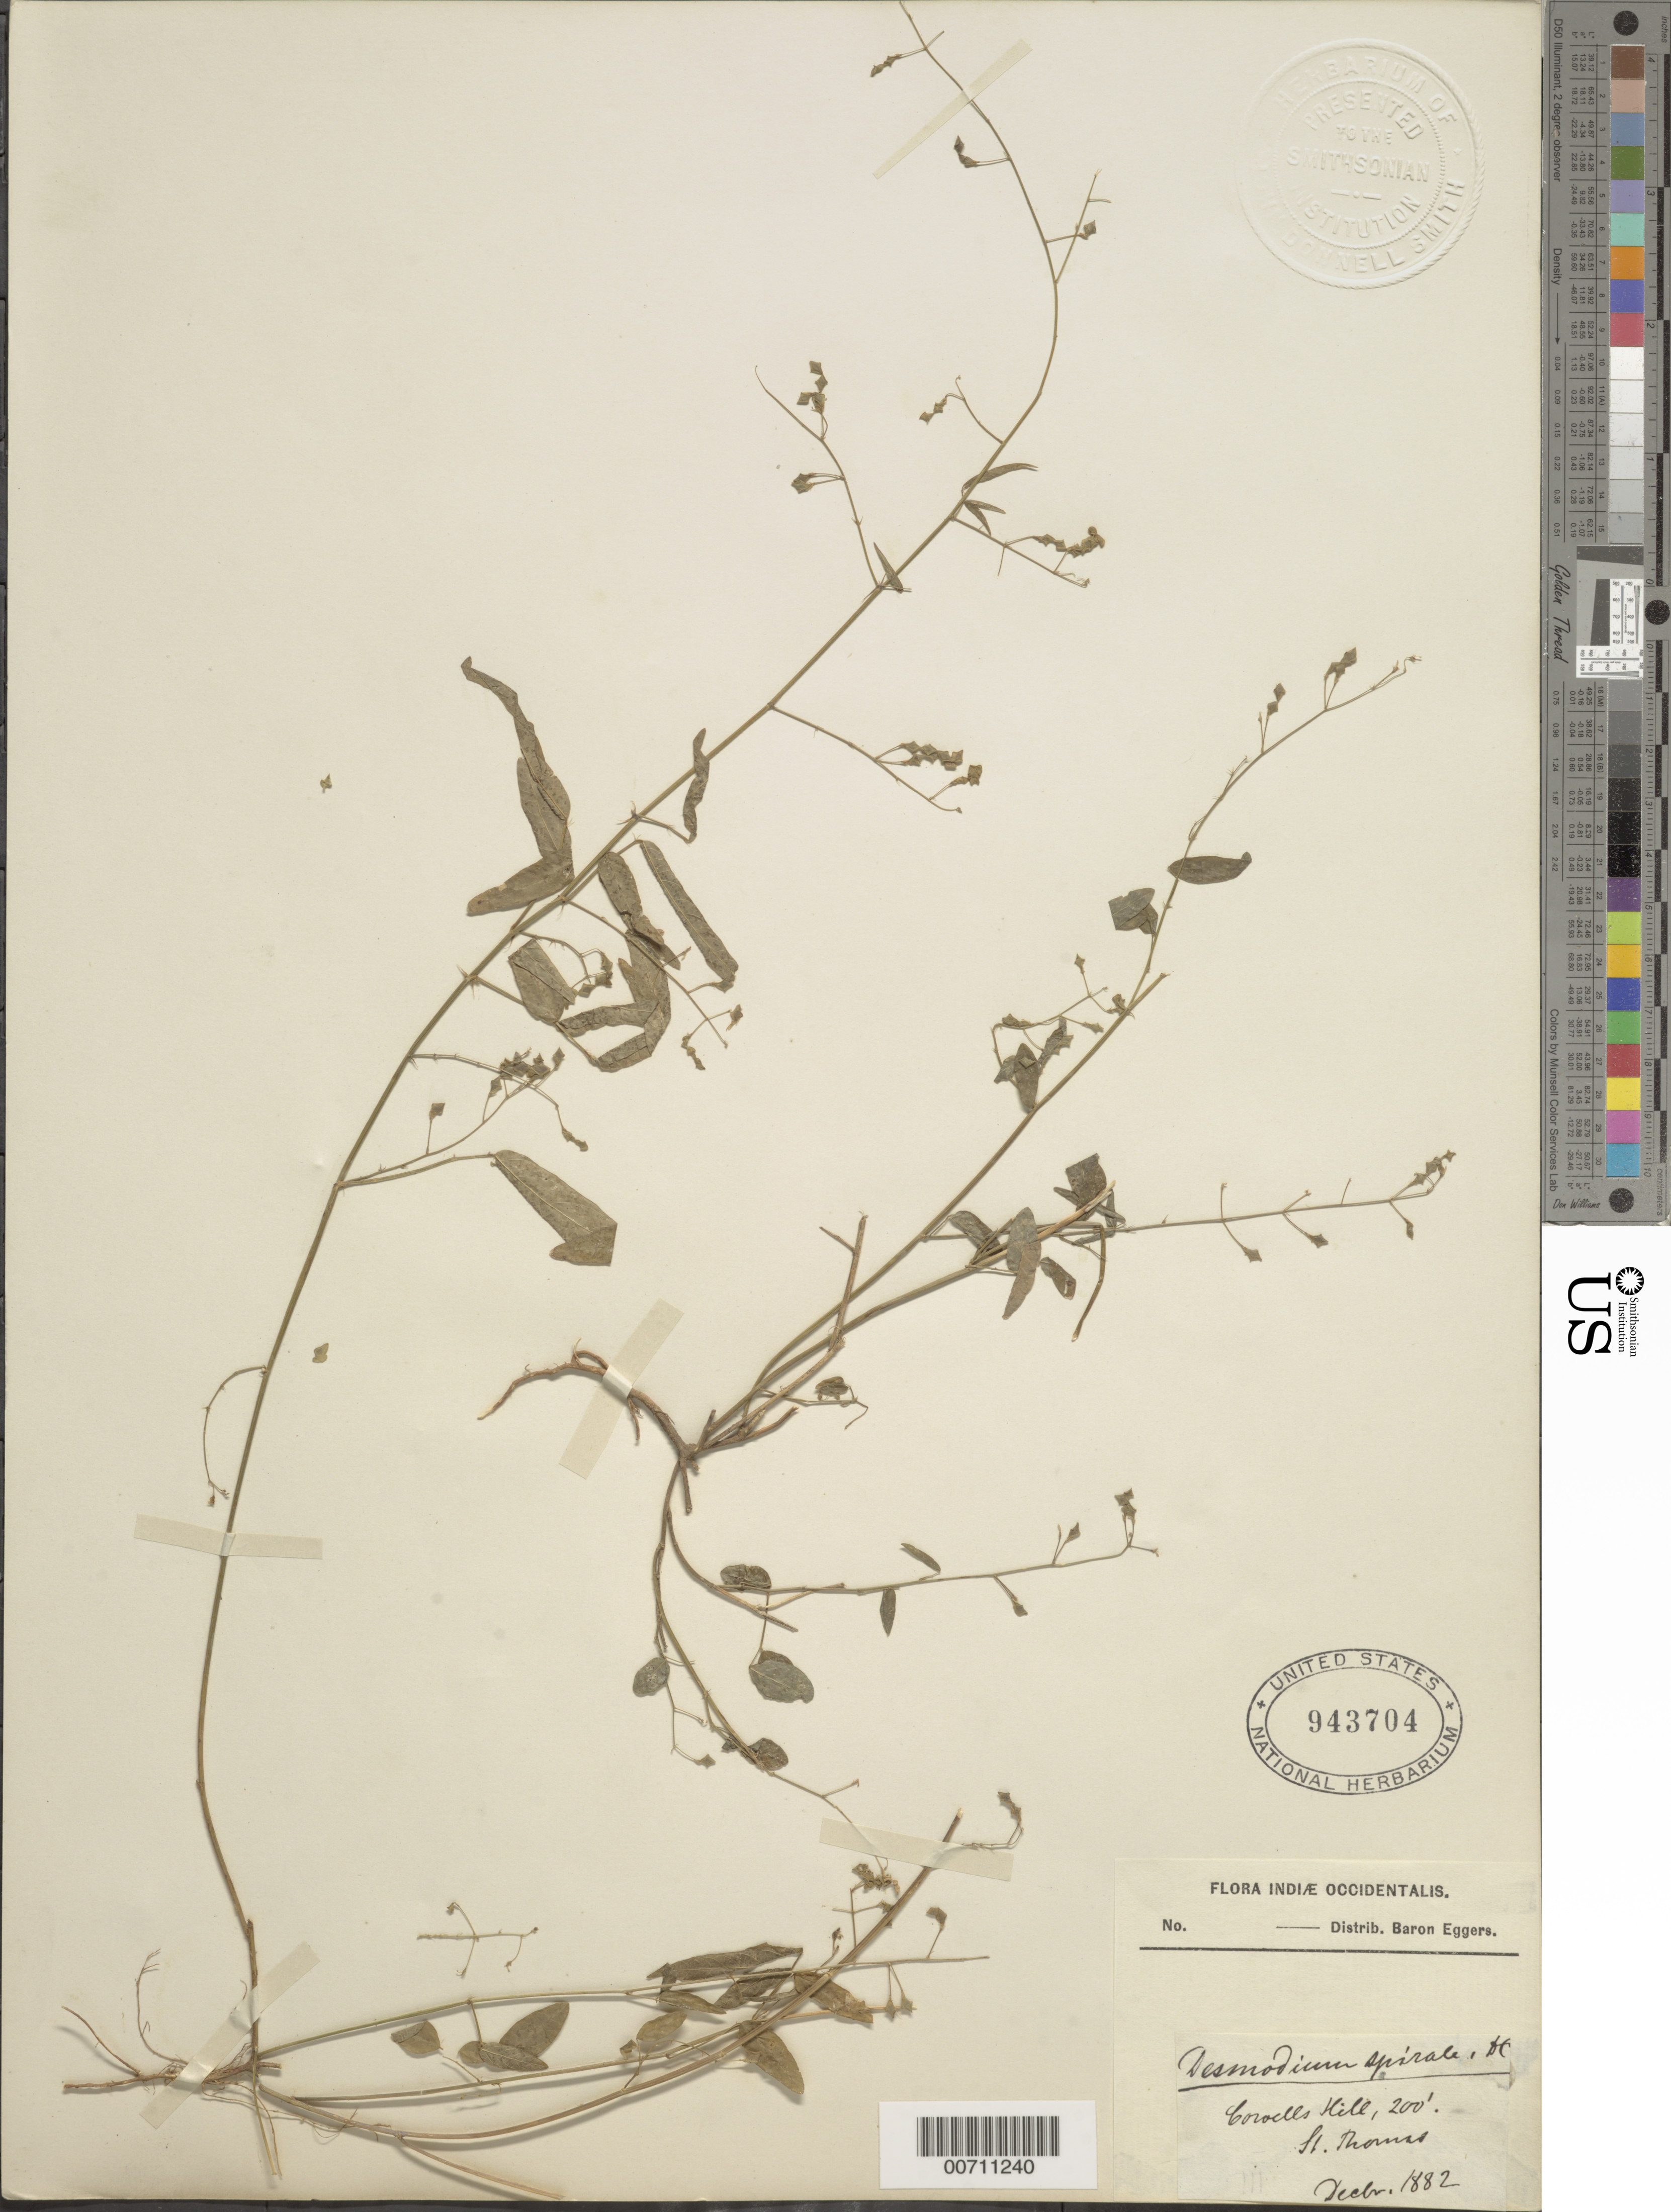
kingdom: Plantae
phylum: Tracheophyta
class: Magnoliopsida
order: Fabales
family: Fabaceae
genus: Desmodium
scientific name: Desmodium procumbens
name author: (Mill.) Hitchc.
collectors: H. F. A. von Eggers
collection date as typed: Dec 1882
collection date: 1882-12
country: U.S. Virgin Islands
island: St. Thomas Island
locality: Coroells Hill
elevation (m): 61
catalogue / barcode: US 943704